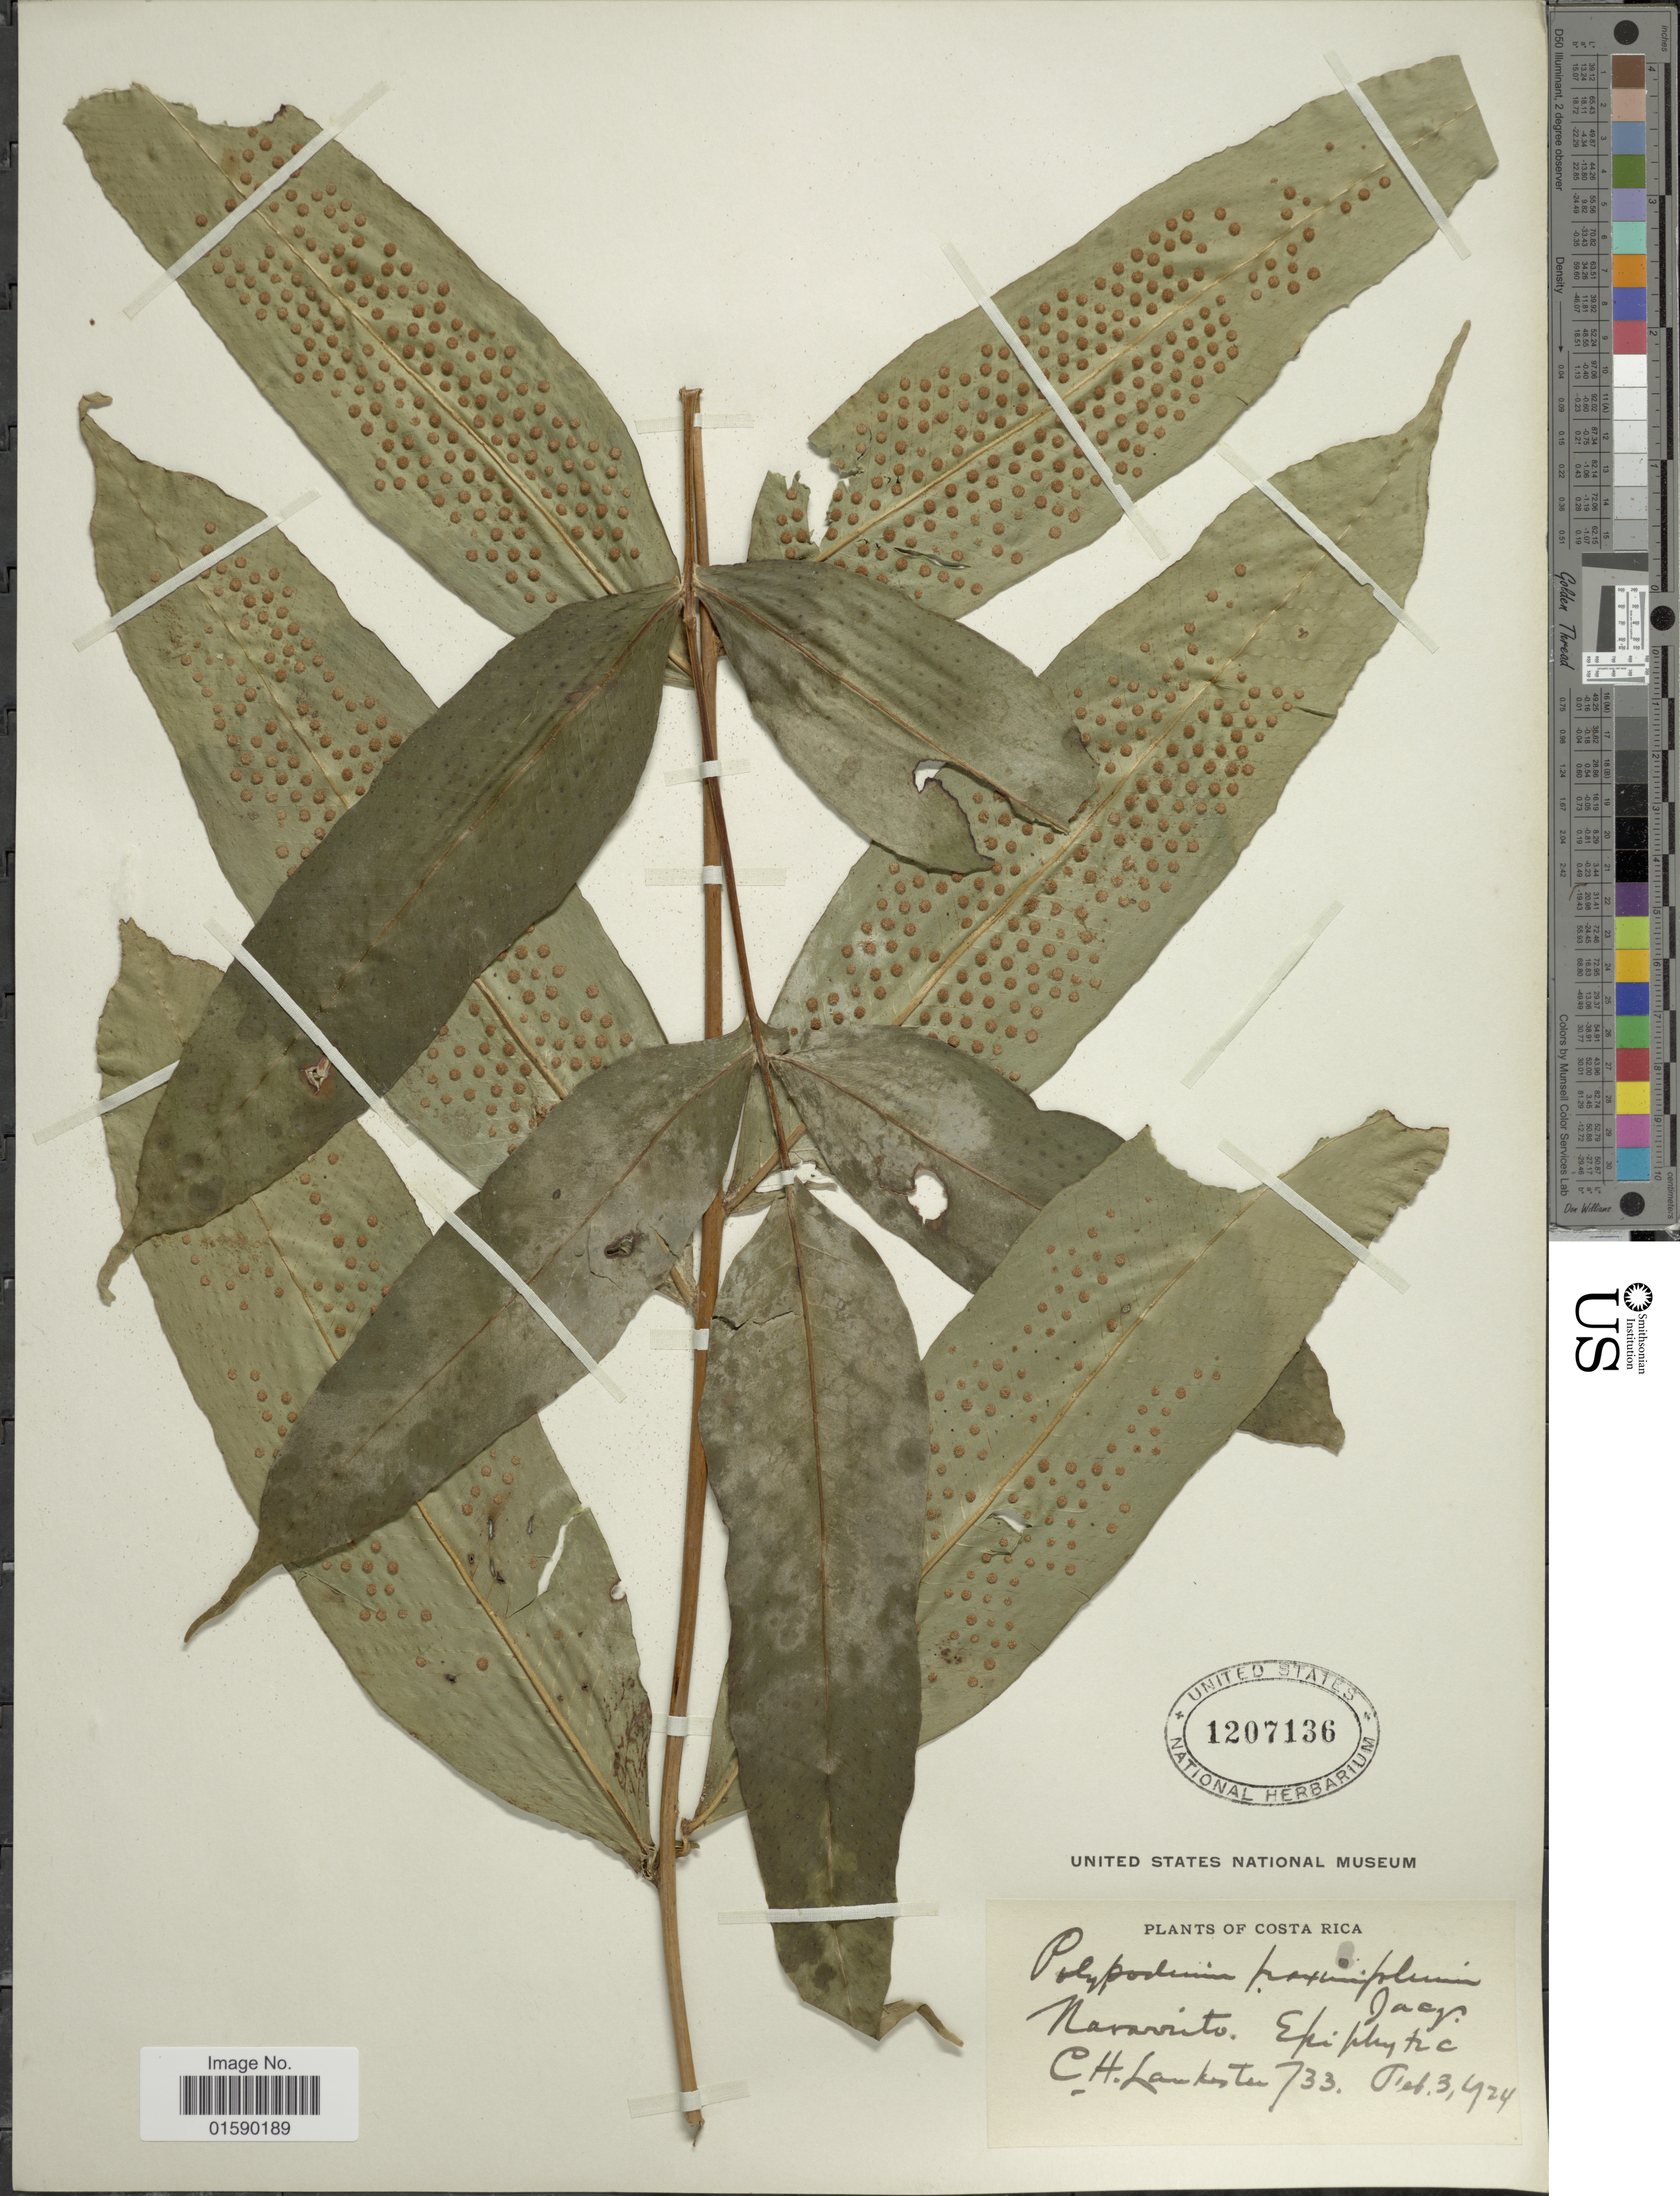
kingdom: Plantae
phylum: Tracheophyta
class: Polypodiopsida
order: Polypodiales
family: Polypodiaceae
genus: Aglaomorpha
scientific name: Aglaomorpha heraclea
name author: (Kunze) Copel.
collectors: C. H. Lankester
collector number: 733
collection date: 1924-02-03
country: Costa Rica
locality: Navarrito, Costa Rica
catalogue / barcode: US 1207136